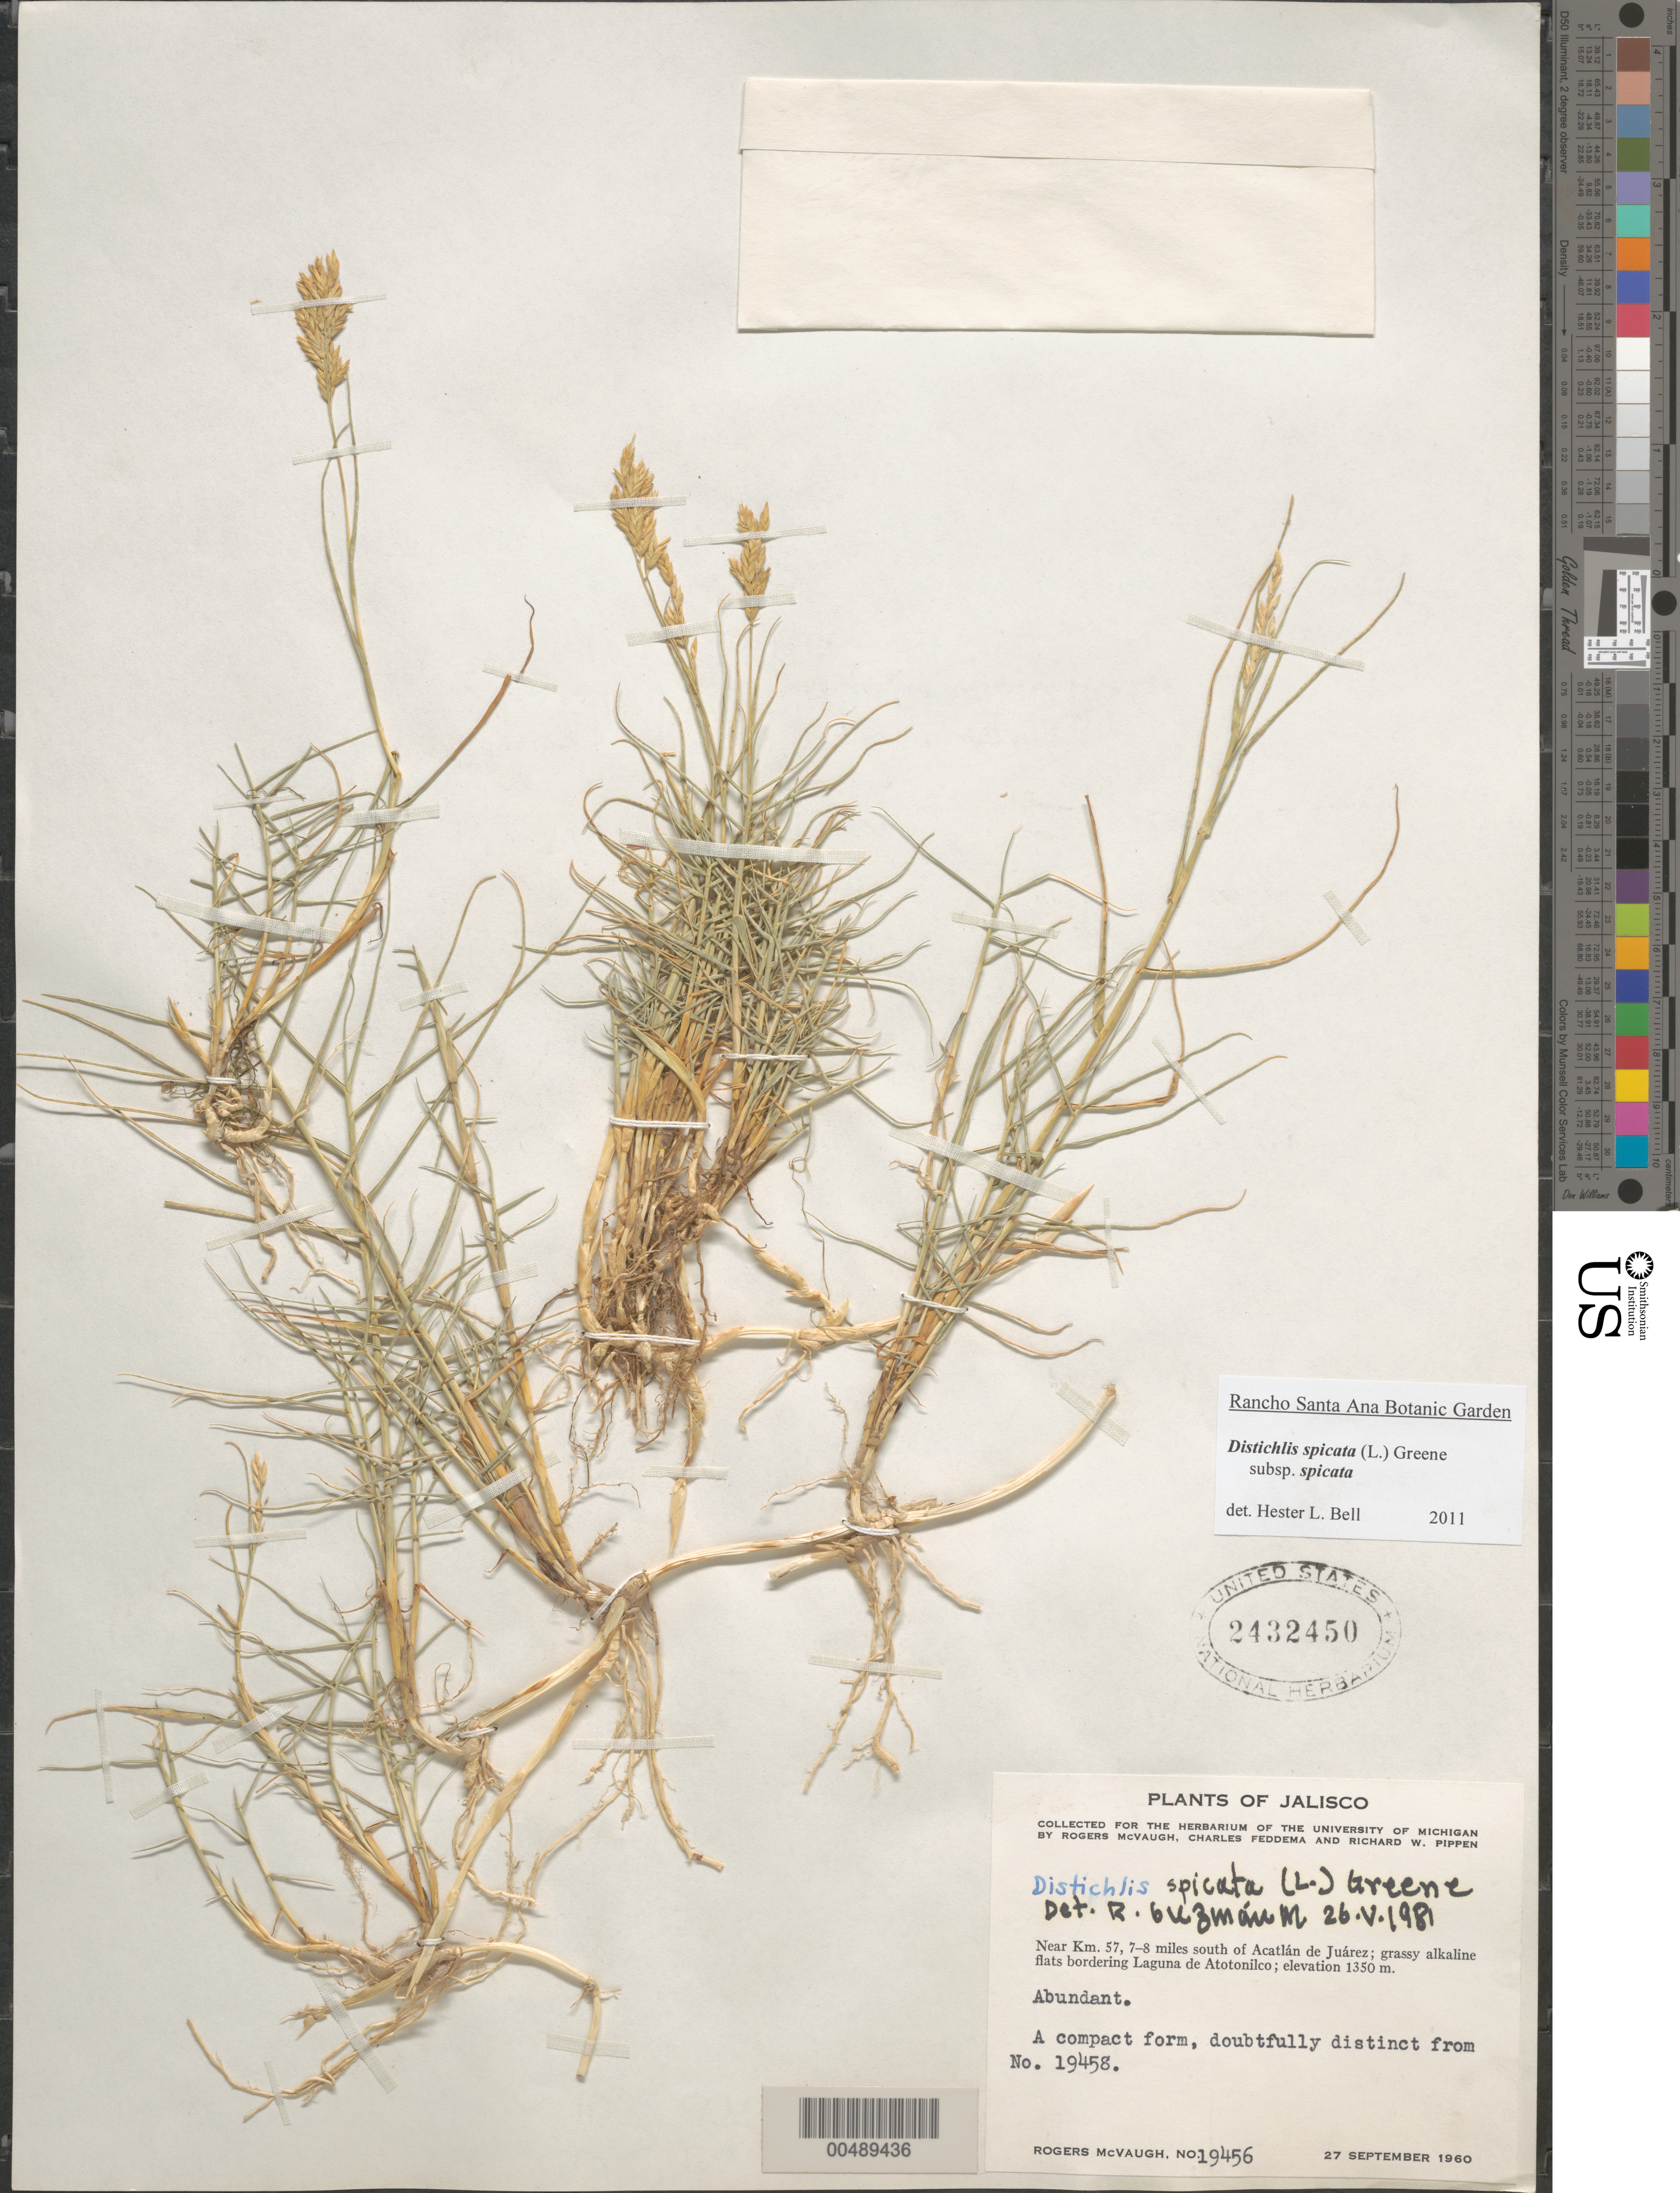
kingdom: Plantae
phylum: Tracheophyta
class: Liliopsida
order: Poales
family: Poaceae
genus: Distichlis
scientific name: Distichlis spicata subsp. spicata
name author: (L.) Greene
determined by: Bell, H. L.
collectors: R. McVaugh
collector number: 19456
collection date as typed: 27 Sep 1960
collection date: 1960-09-27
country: Mexico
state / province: Jalisco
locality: Near km 57, 7-8 mi S of Acatlán de Juárez, flats bordering Laguna de Atotonilco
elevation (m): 1350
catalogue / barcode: US 2432450